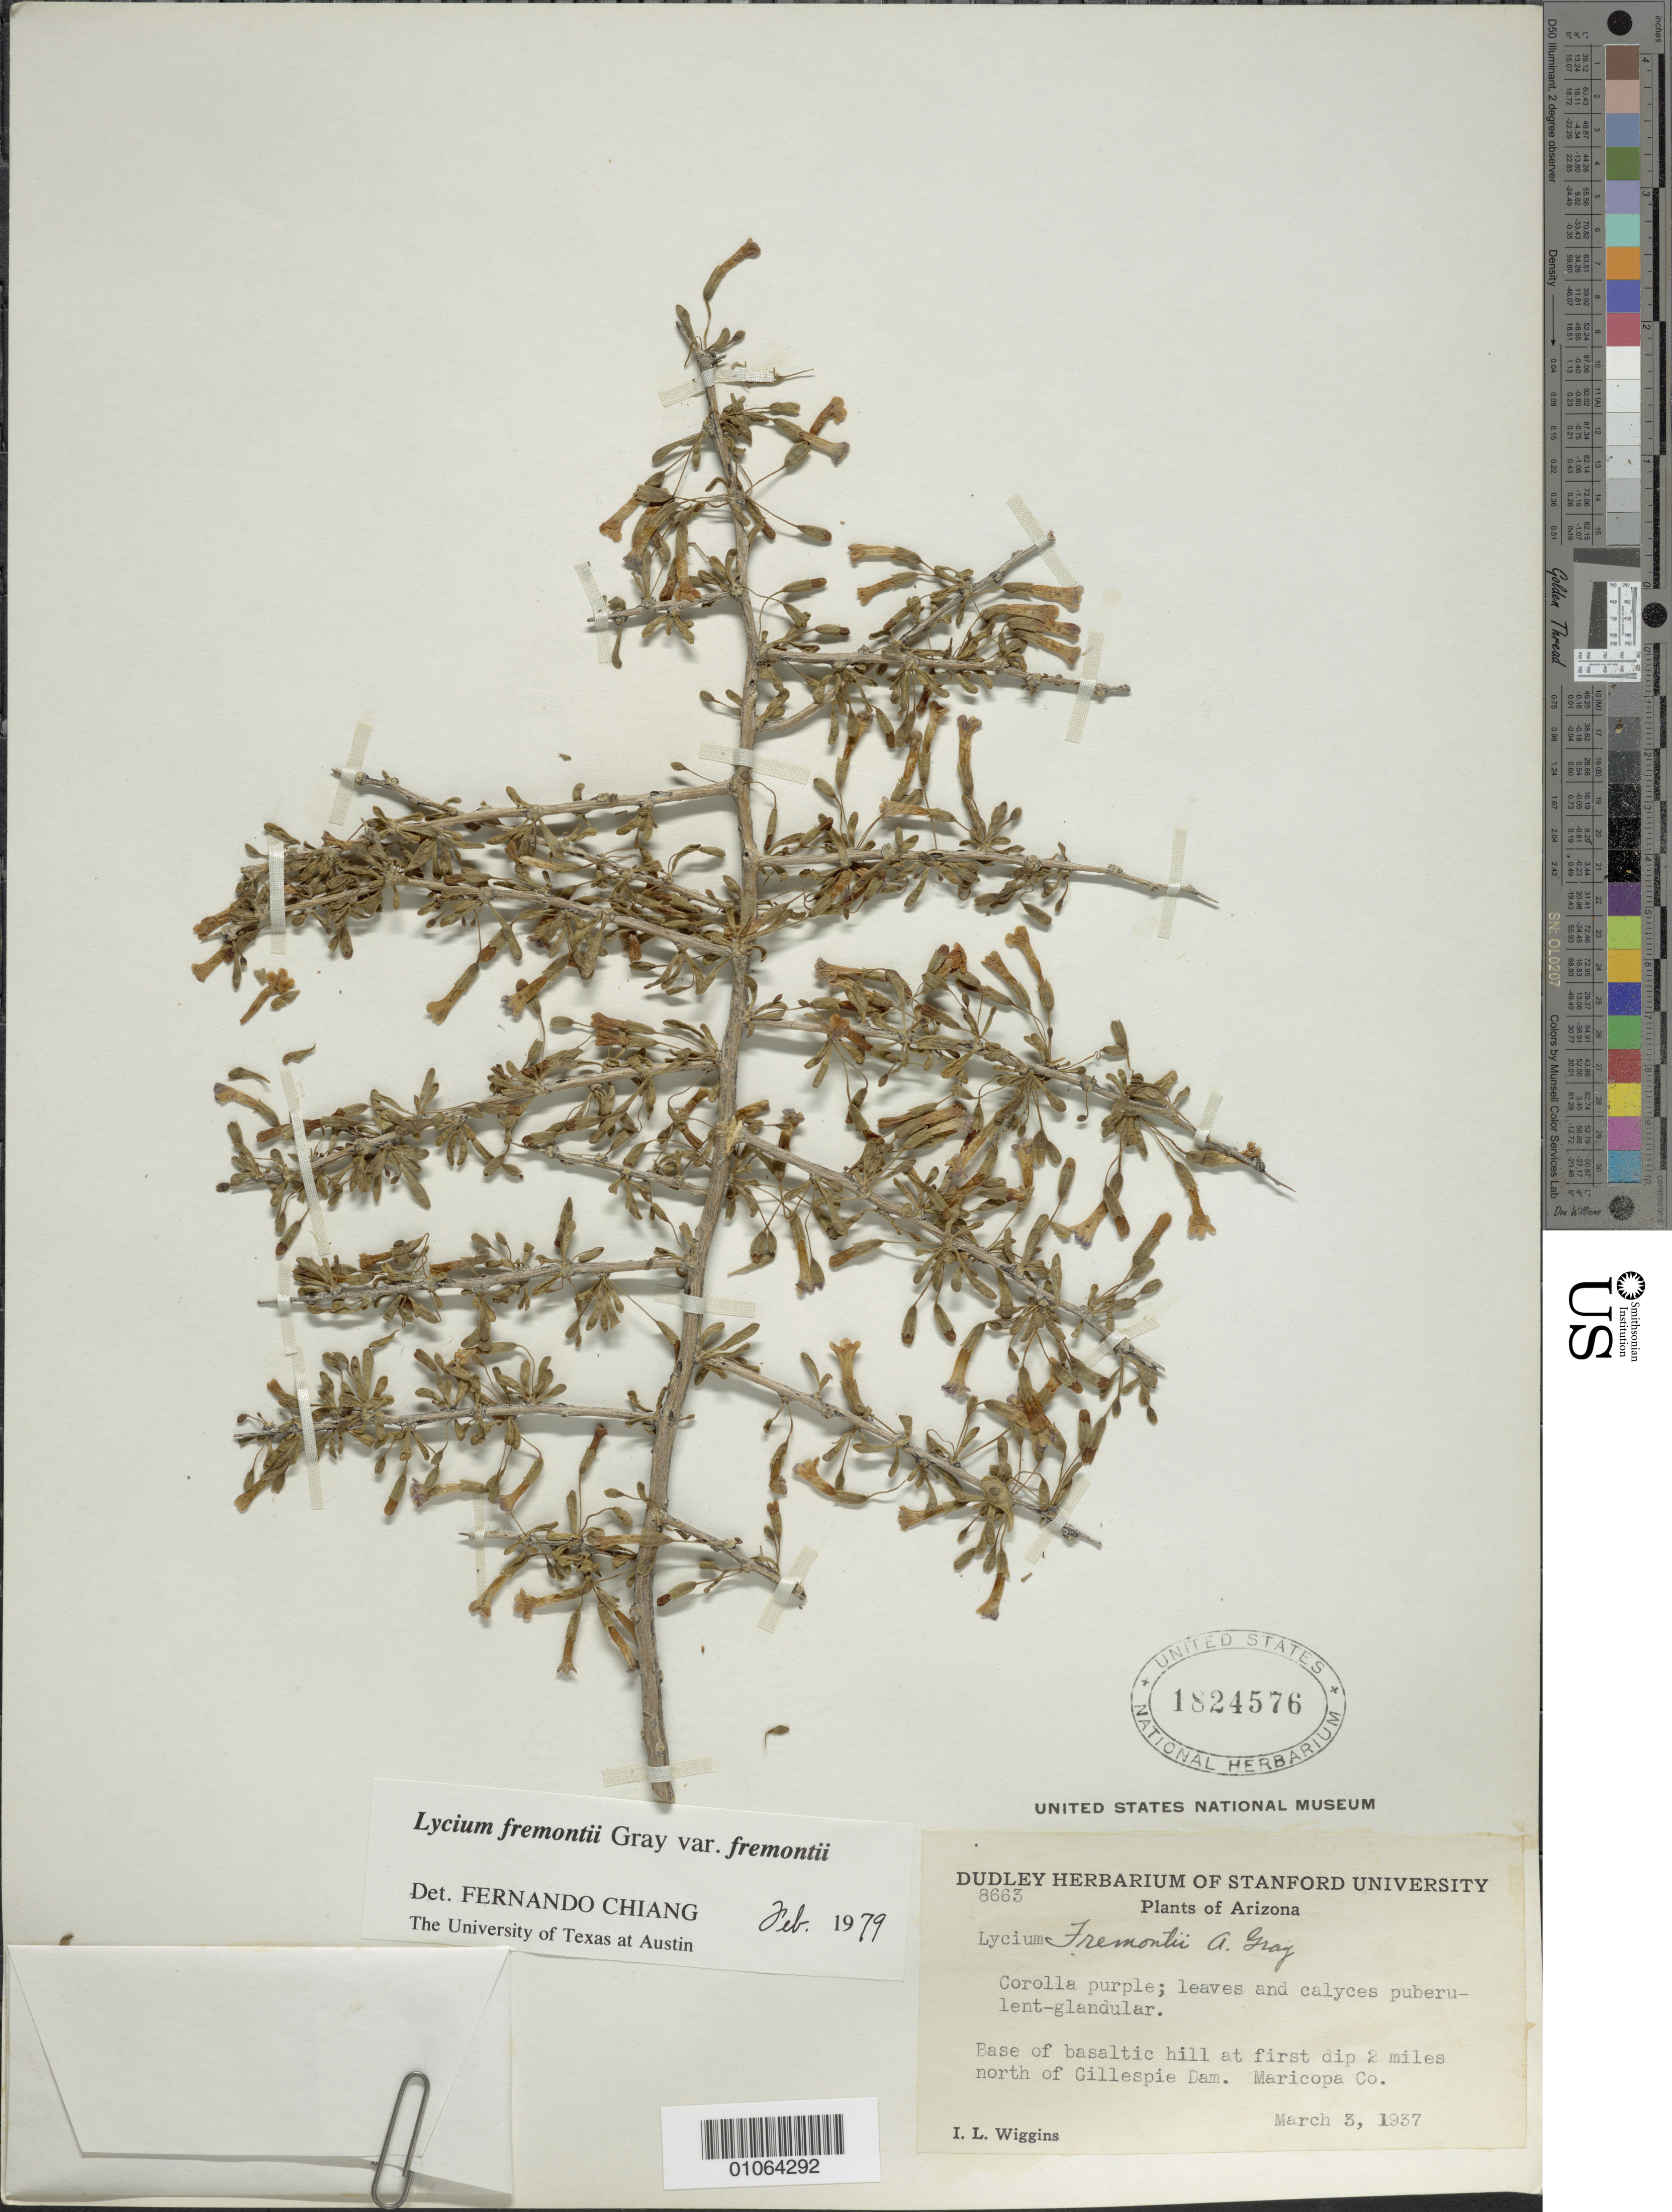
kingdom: Plantae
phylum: Tracheophyta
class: Magnoliopsida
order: Solanales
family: Solanaceae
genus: Lycium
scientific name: Lycium fremontii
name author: A. Gray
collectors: I. L. Wiggins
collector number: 8663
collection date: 1937-03-03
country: United States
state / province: Arizona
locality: Base of basaltic hill at first dip 2 miles north of Gillespie Dam, Maricopa Co.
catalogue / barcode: US 1824576